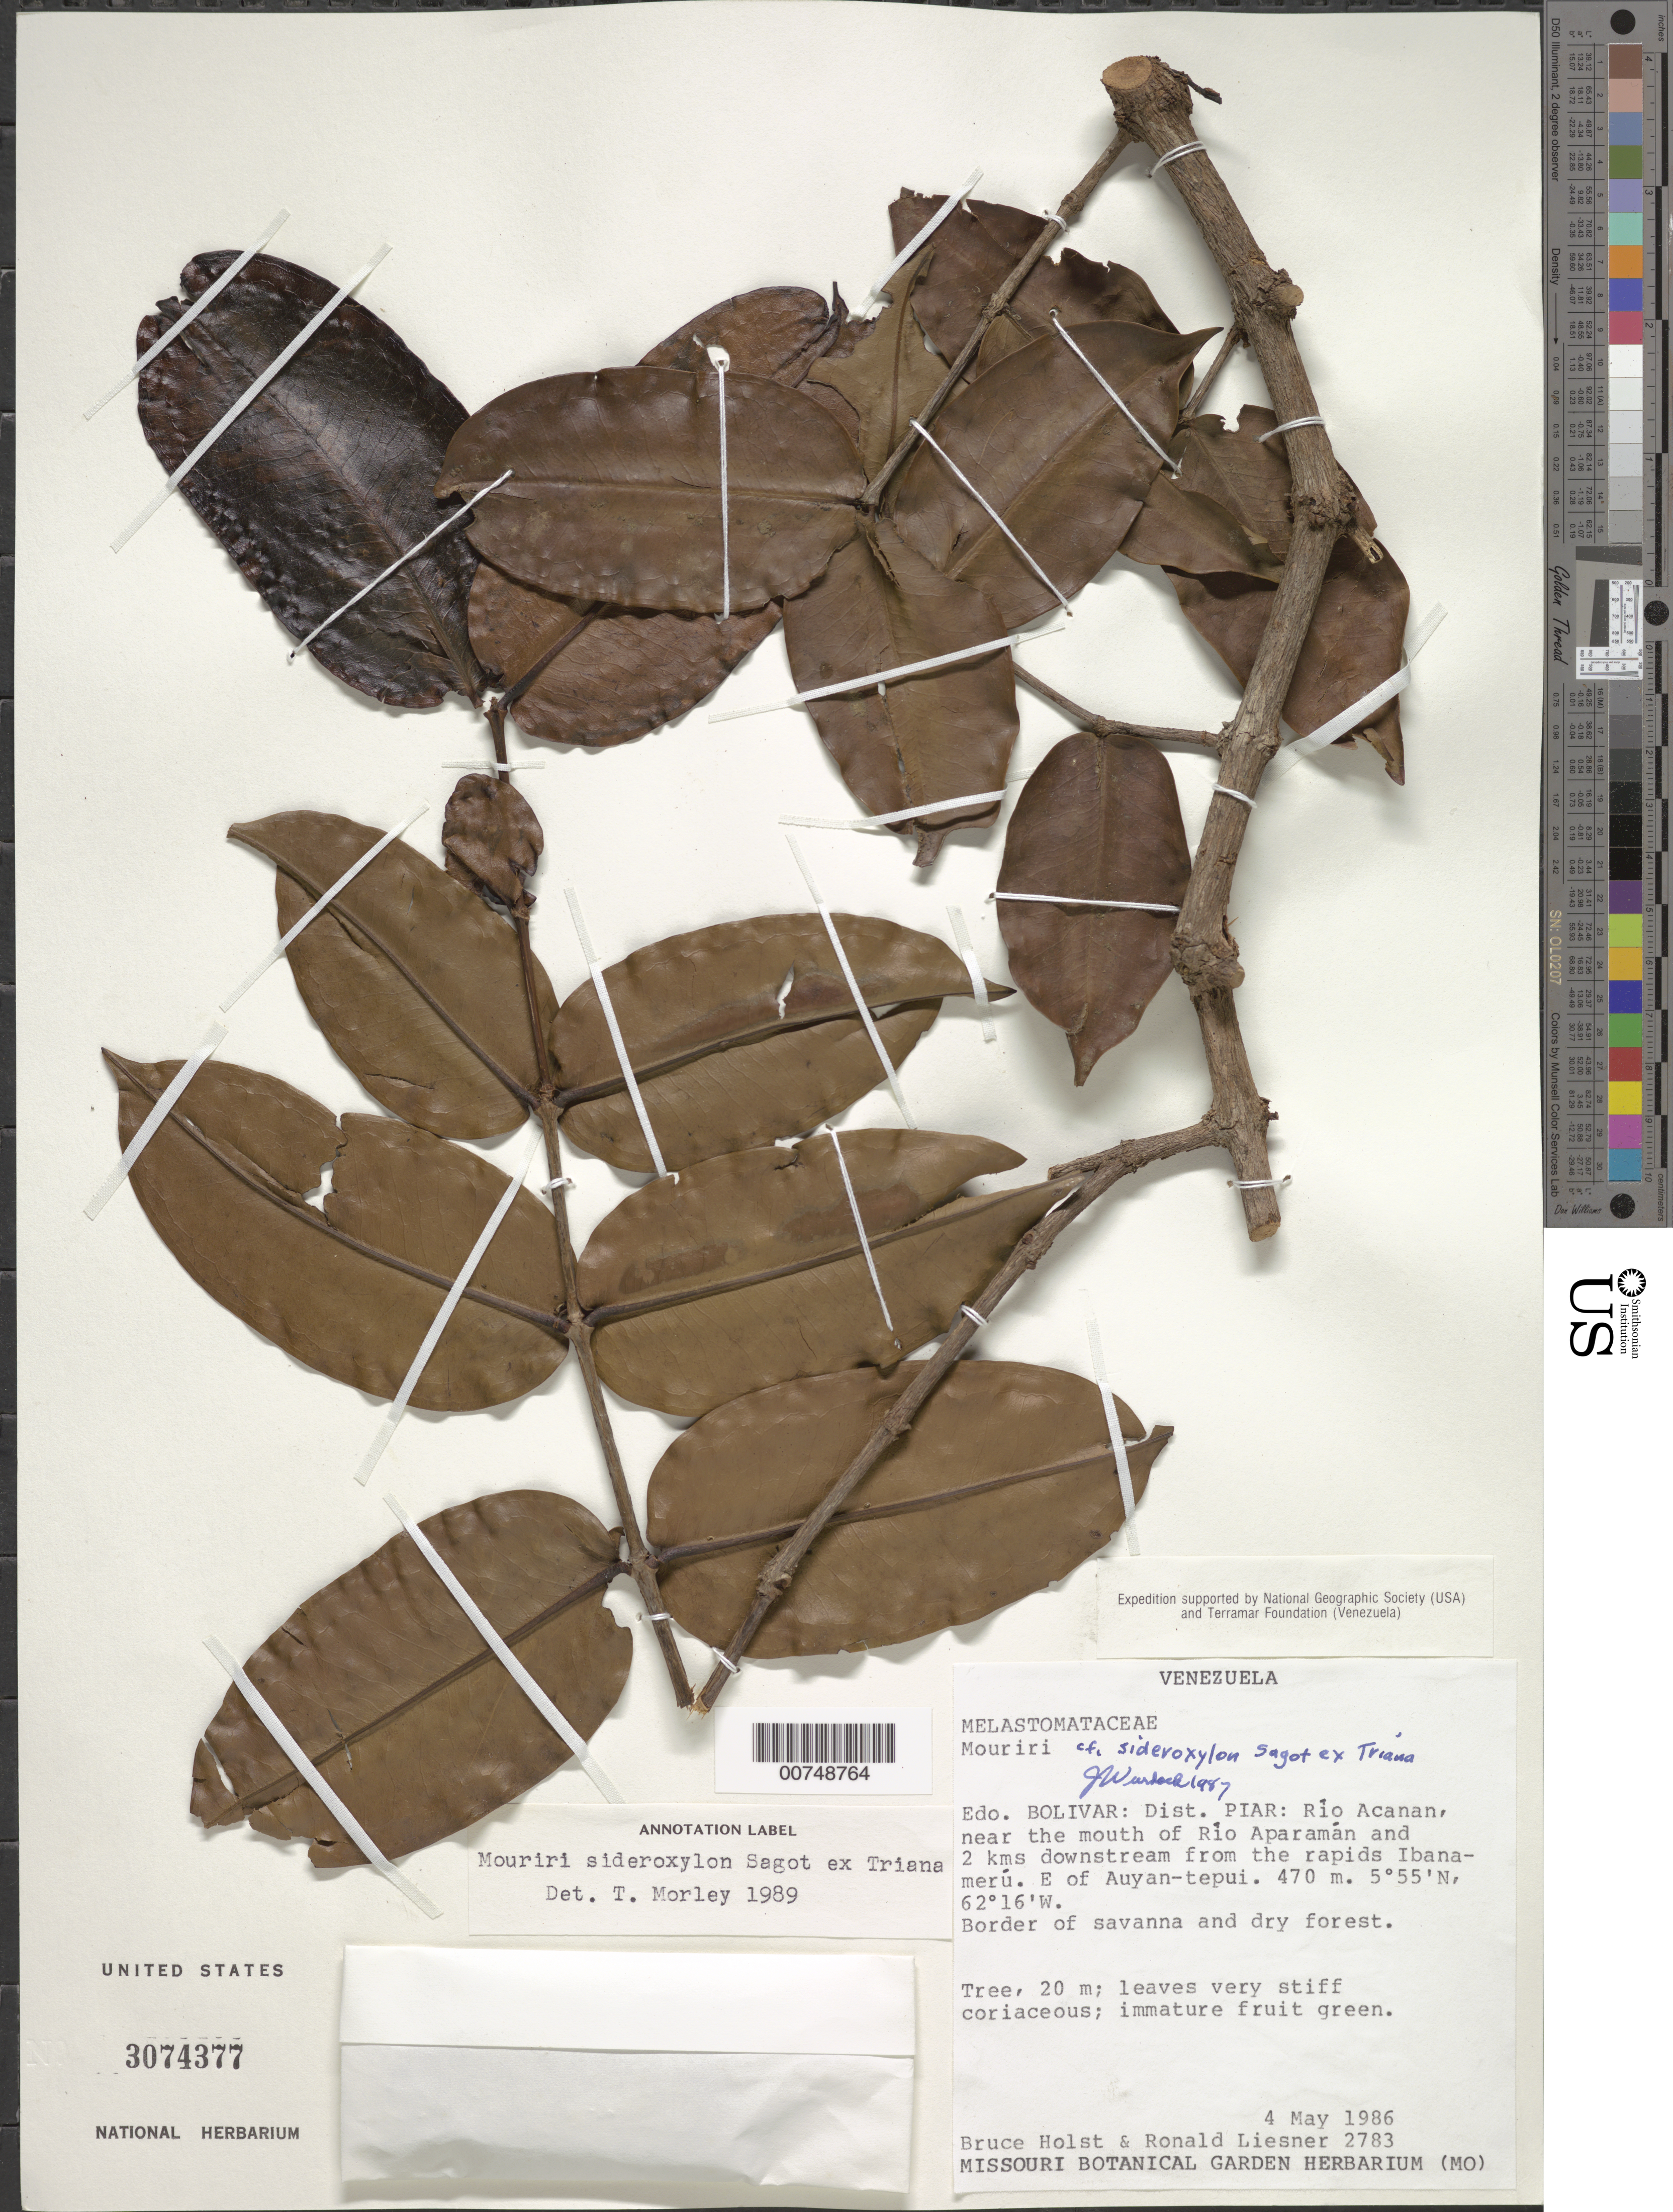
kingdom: Plantae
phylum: Tracheophyta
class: Magnoliopsida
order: Myrtales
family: Melastomataceae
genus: Mouriri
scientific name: Mouriri sideroxylon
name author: Sagot ex Triana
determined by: Morley, T.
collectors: B. Holst & R. L. Liesner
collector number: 2783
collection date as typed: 4-May-86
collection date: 1986-05-04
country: Venezuela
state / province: Bolívar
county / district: Piar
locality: Río Acanan near the mouth of Río Aparaman and 2 km downstream from the rapids Ibnameru; E of Auyan-tepuí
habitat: Border of savanna and dry forest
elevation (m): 470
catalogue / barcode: US 3074377